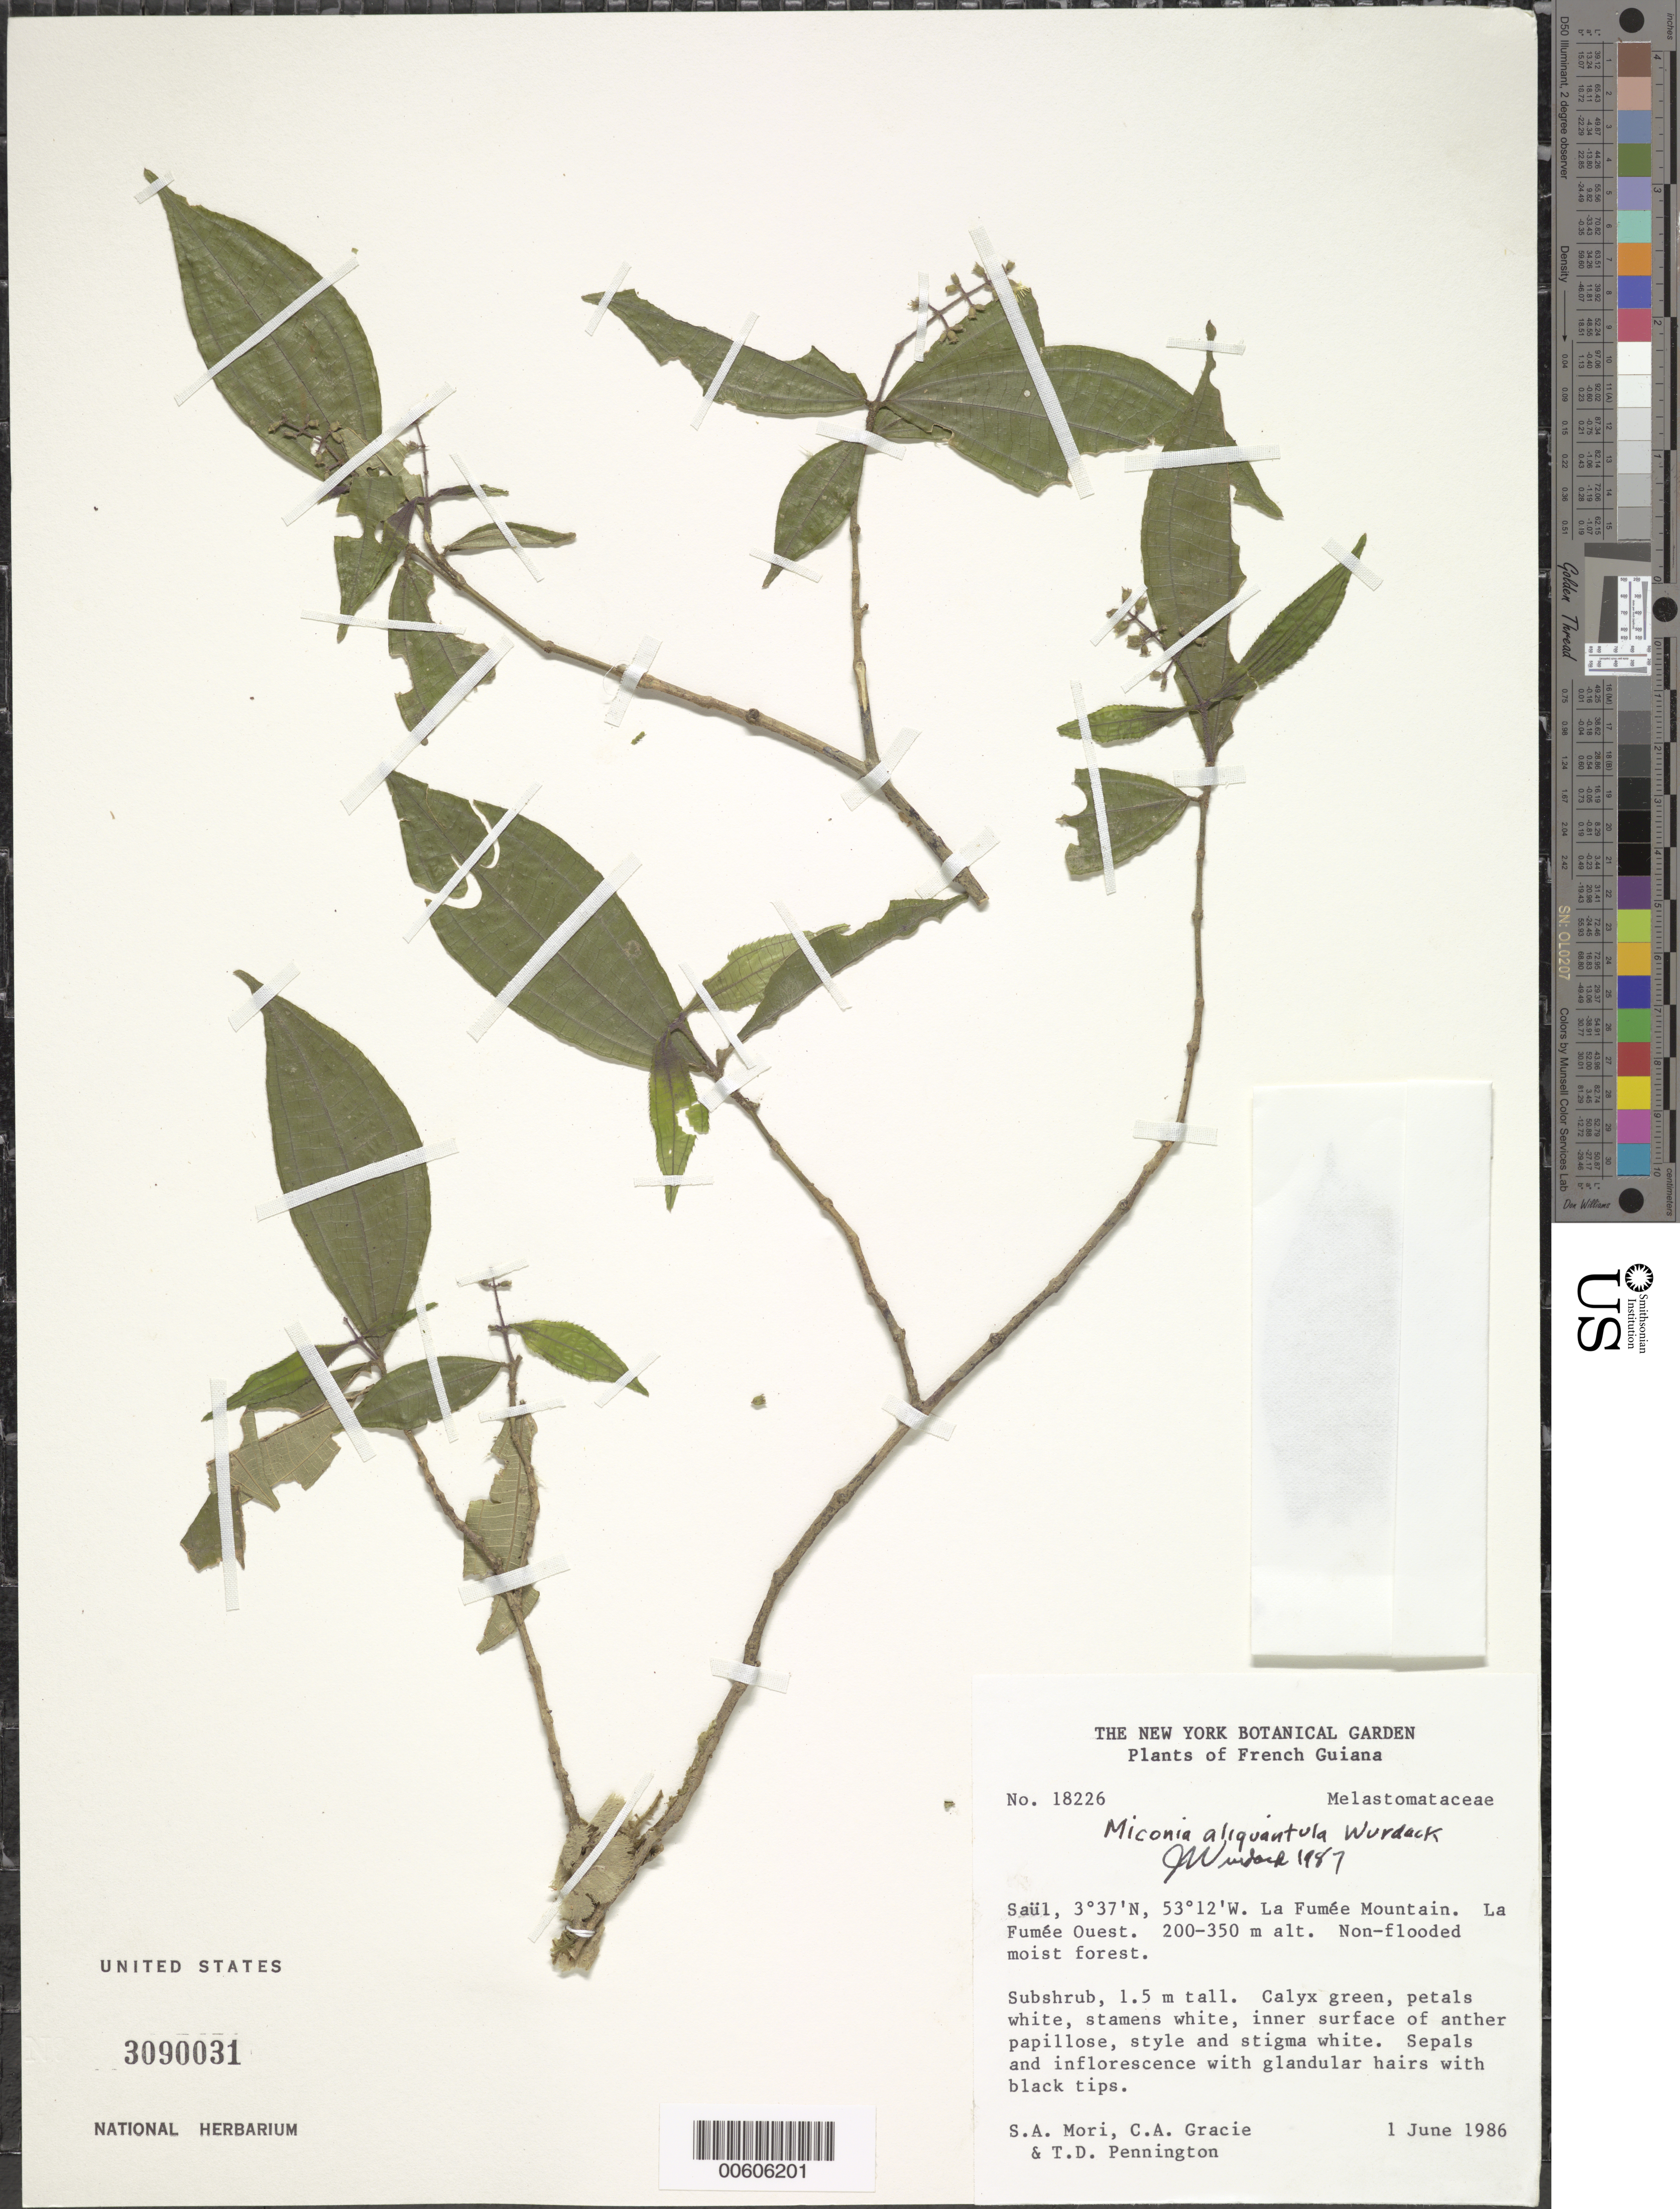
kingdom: Plantae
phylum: Tracheophyta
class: Magnoliopsida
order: Myrtales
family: Melastomataceae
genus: Miconia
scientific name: Miconia aliquantula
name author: Wurdack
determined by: Wurdack, John J., (US), US (UNITED STATES)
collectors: S. Mori et al.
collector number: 18226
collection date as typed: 1-Jun-86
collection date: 1986-06-01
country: French Guiana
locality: Saül, La Fumée Mountain, Ouest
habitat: Non-flooded moist forest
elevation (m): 200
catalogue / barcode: US 3090031